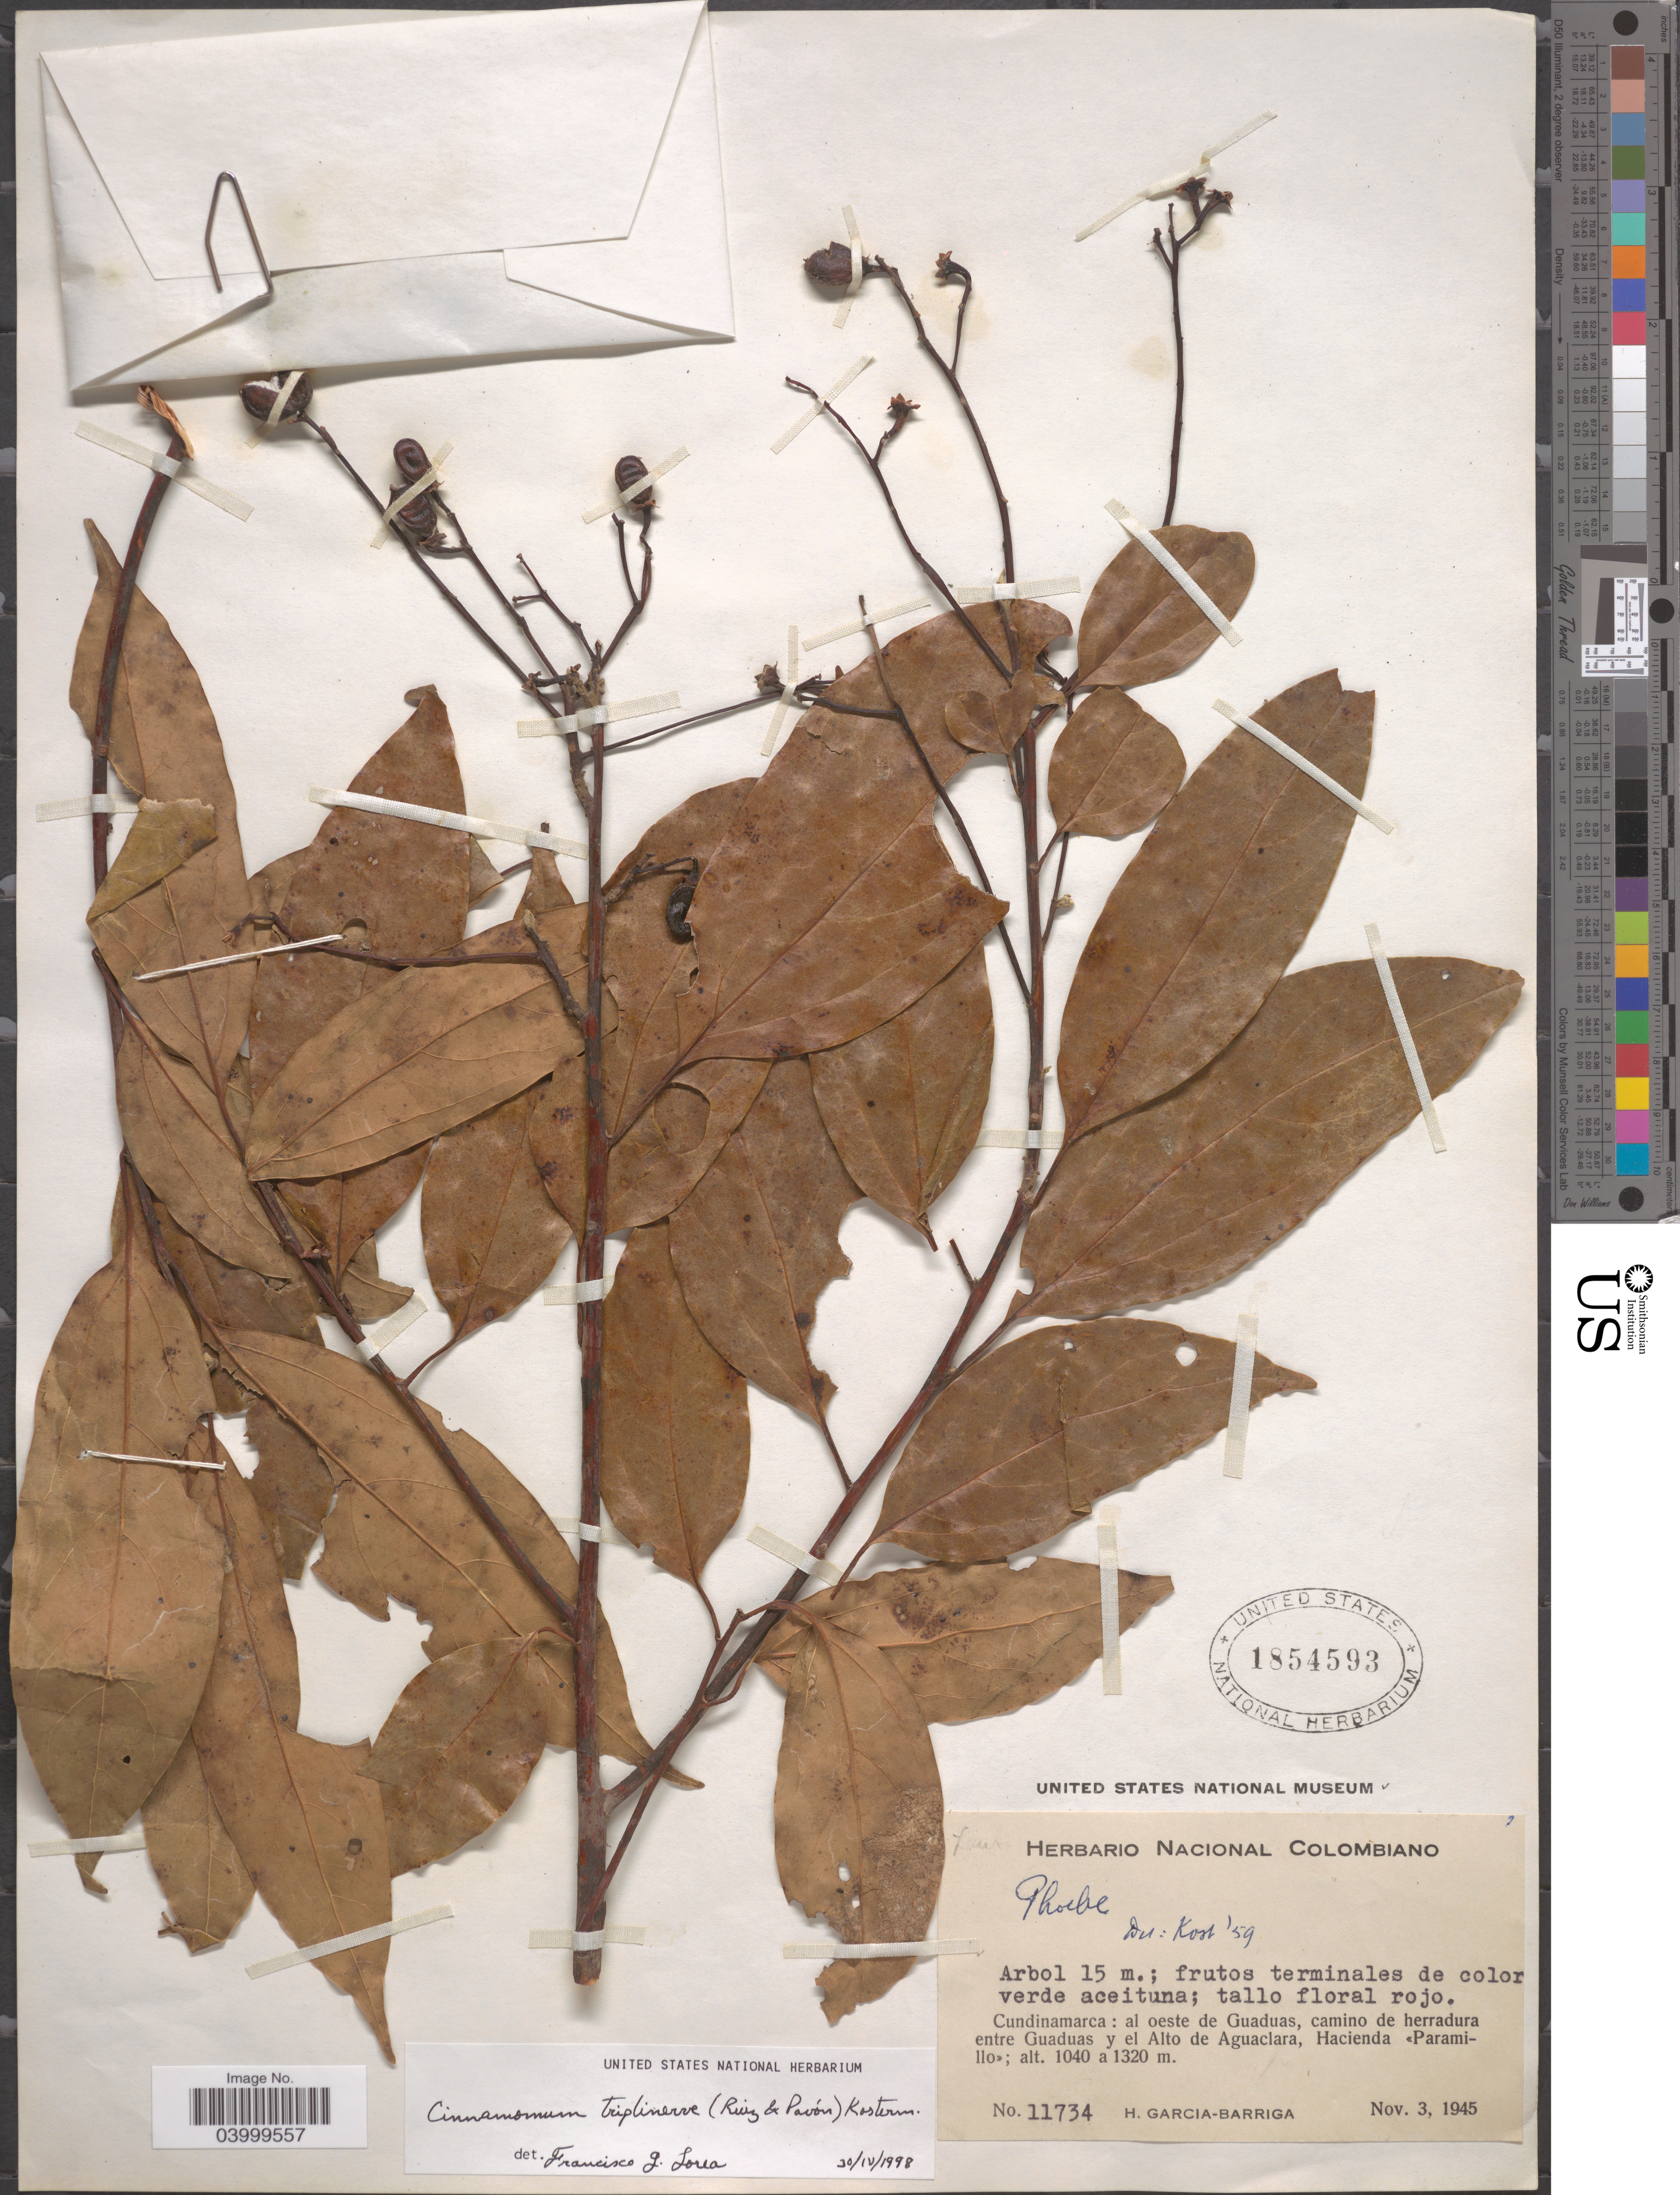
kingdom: Plantae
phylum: Tracheophyta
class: Magnoliopsida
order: Laurales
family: Lauraceae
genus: Cinnamomum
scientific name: Cinnamomum triplinerve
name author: (Ruiz & Pav.) Kosterm.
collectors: H. García Barriga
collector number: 11734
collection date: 1945-11-03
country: Colombia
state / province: Cundinamarca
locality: Al oeste de Guaduas, camino de herradura entre Guaduas y el Alto de Aguaclara, Hacienda «Paramillo».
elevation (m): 1040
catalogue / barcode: US 1854593